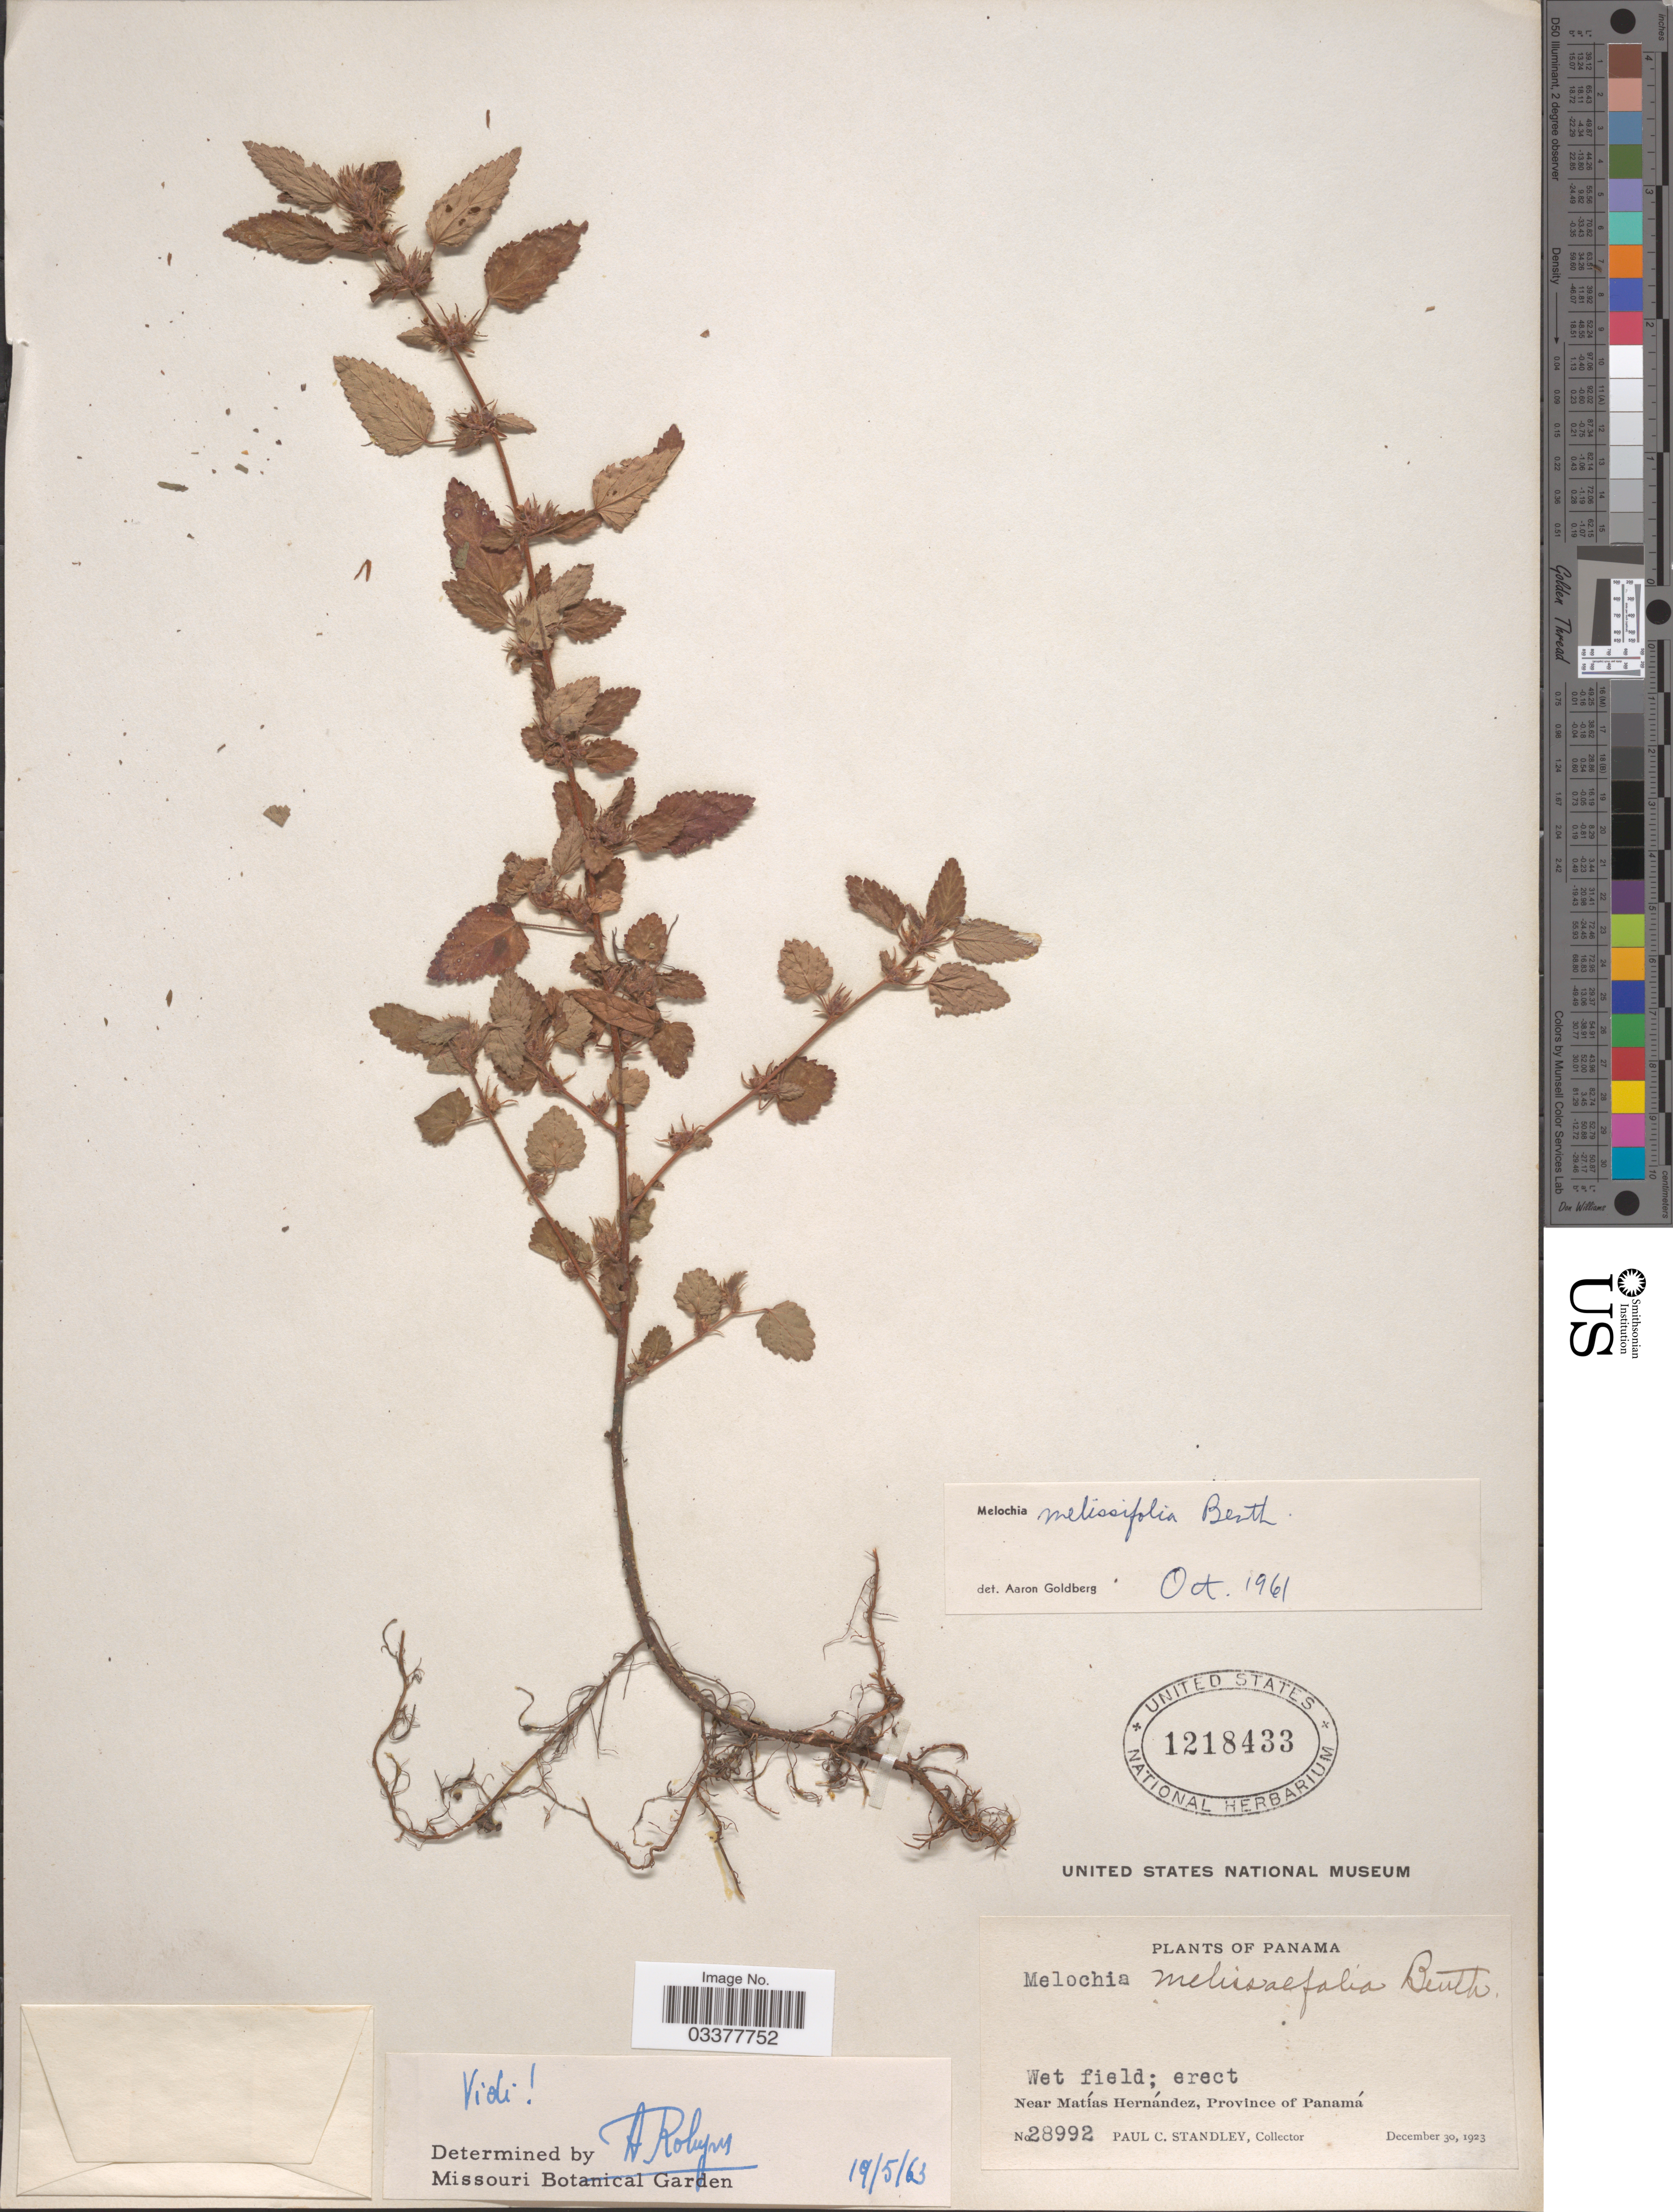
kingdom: Plantae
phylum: Tracheophyta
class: Magnoliopsida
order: Malvales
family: Malvaceae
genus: Melochia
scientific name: Melochia melissifolia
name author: Benth.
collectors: P. C. Standley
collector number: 28992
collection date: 1923-12-30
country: Panama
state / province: Panamá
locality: Near Matías Hernández.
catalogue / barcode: US 1218433